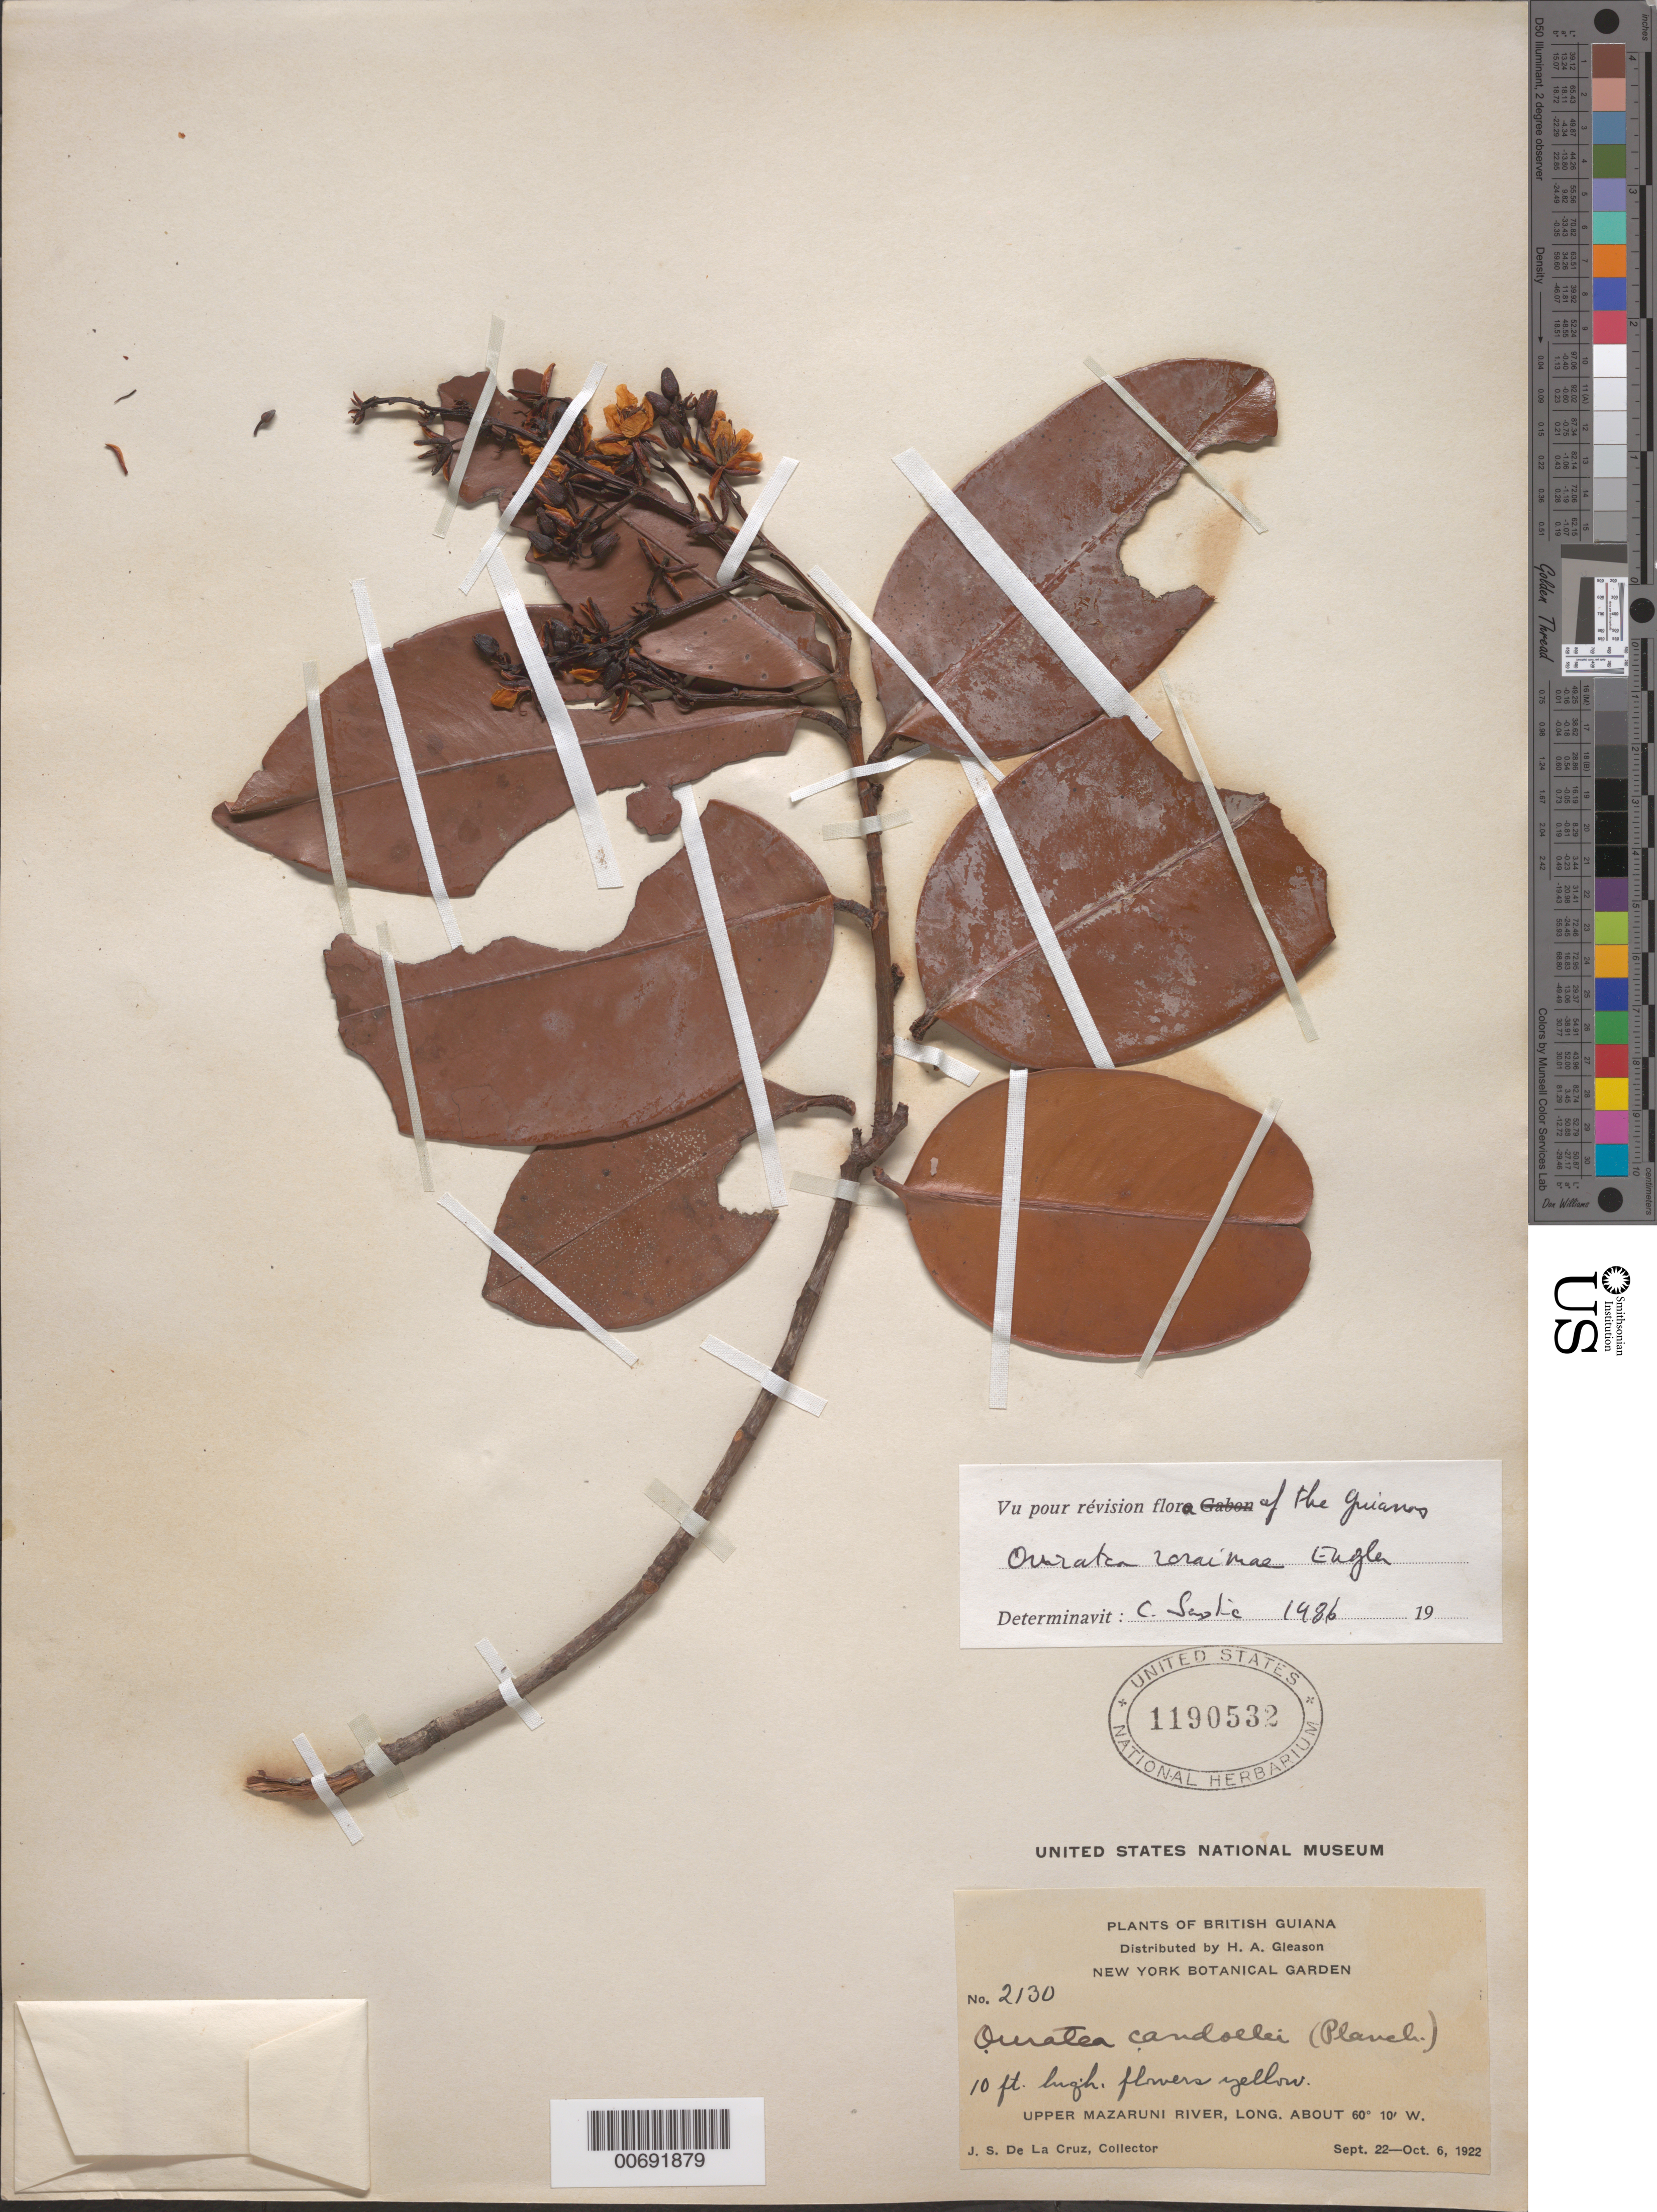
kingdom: Plantae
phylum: Tracheophyta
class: Magnoliopsida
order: Malpighiales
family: Ochnaceae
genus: Ouratea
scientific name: Ouratea roraimae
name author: Engl.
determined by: Sastre, C. H. L.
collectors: J. S. de la Cruz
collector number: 2130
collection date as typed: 22-Sep-22 to 6-Oct-22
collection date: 1922-09-22/1922-10-06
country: Guyana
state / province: Cuyuni-Mazaruni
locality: Upper Mazaruni R.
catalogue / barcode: US 1190532